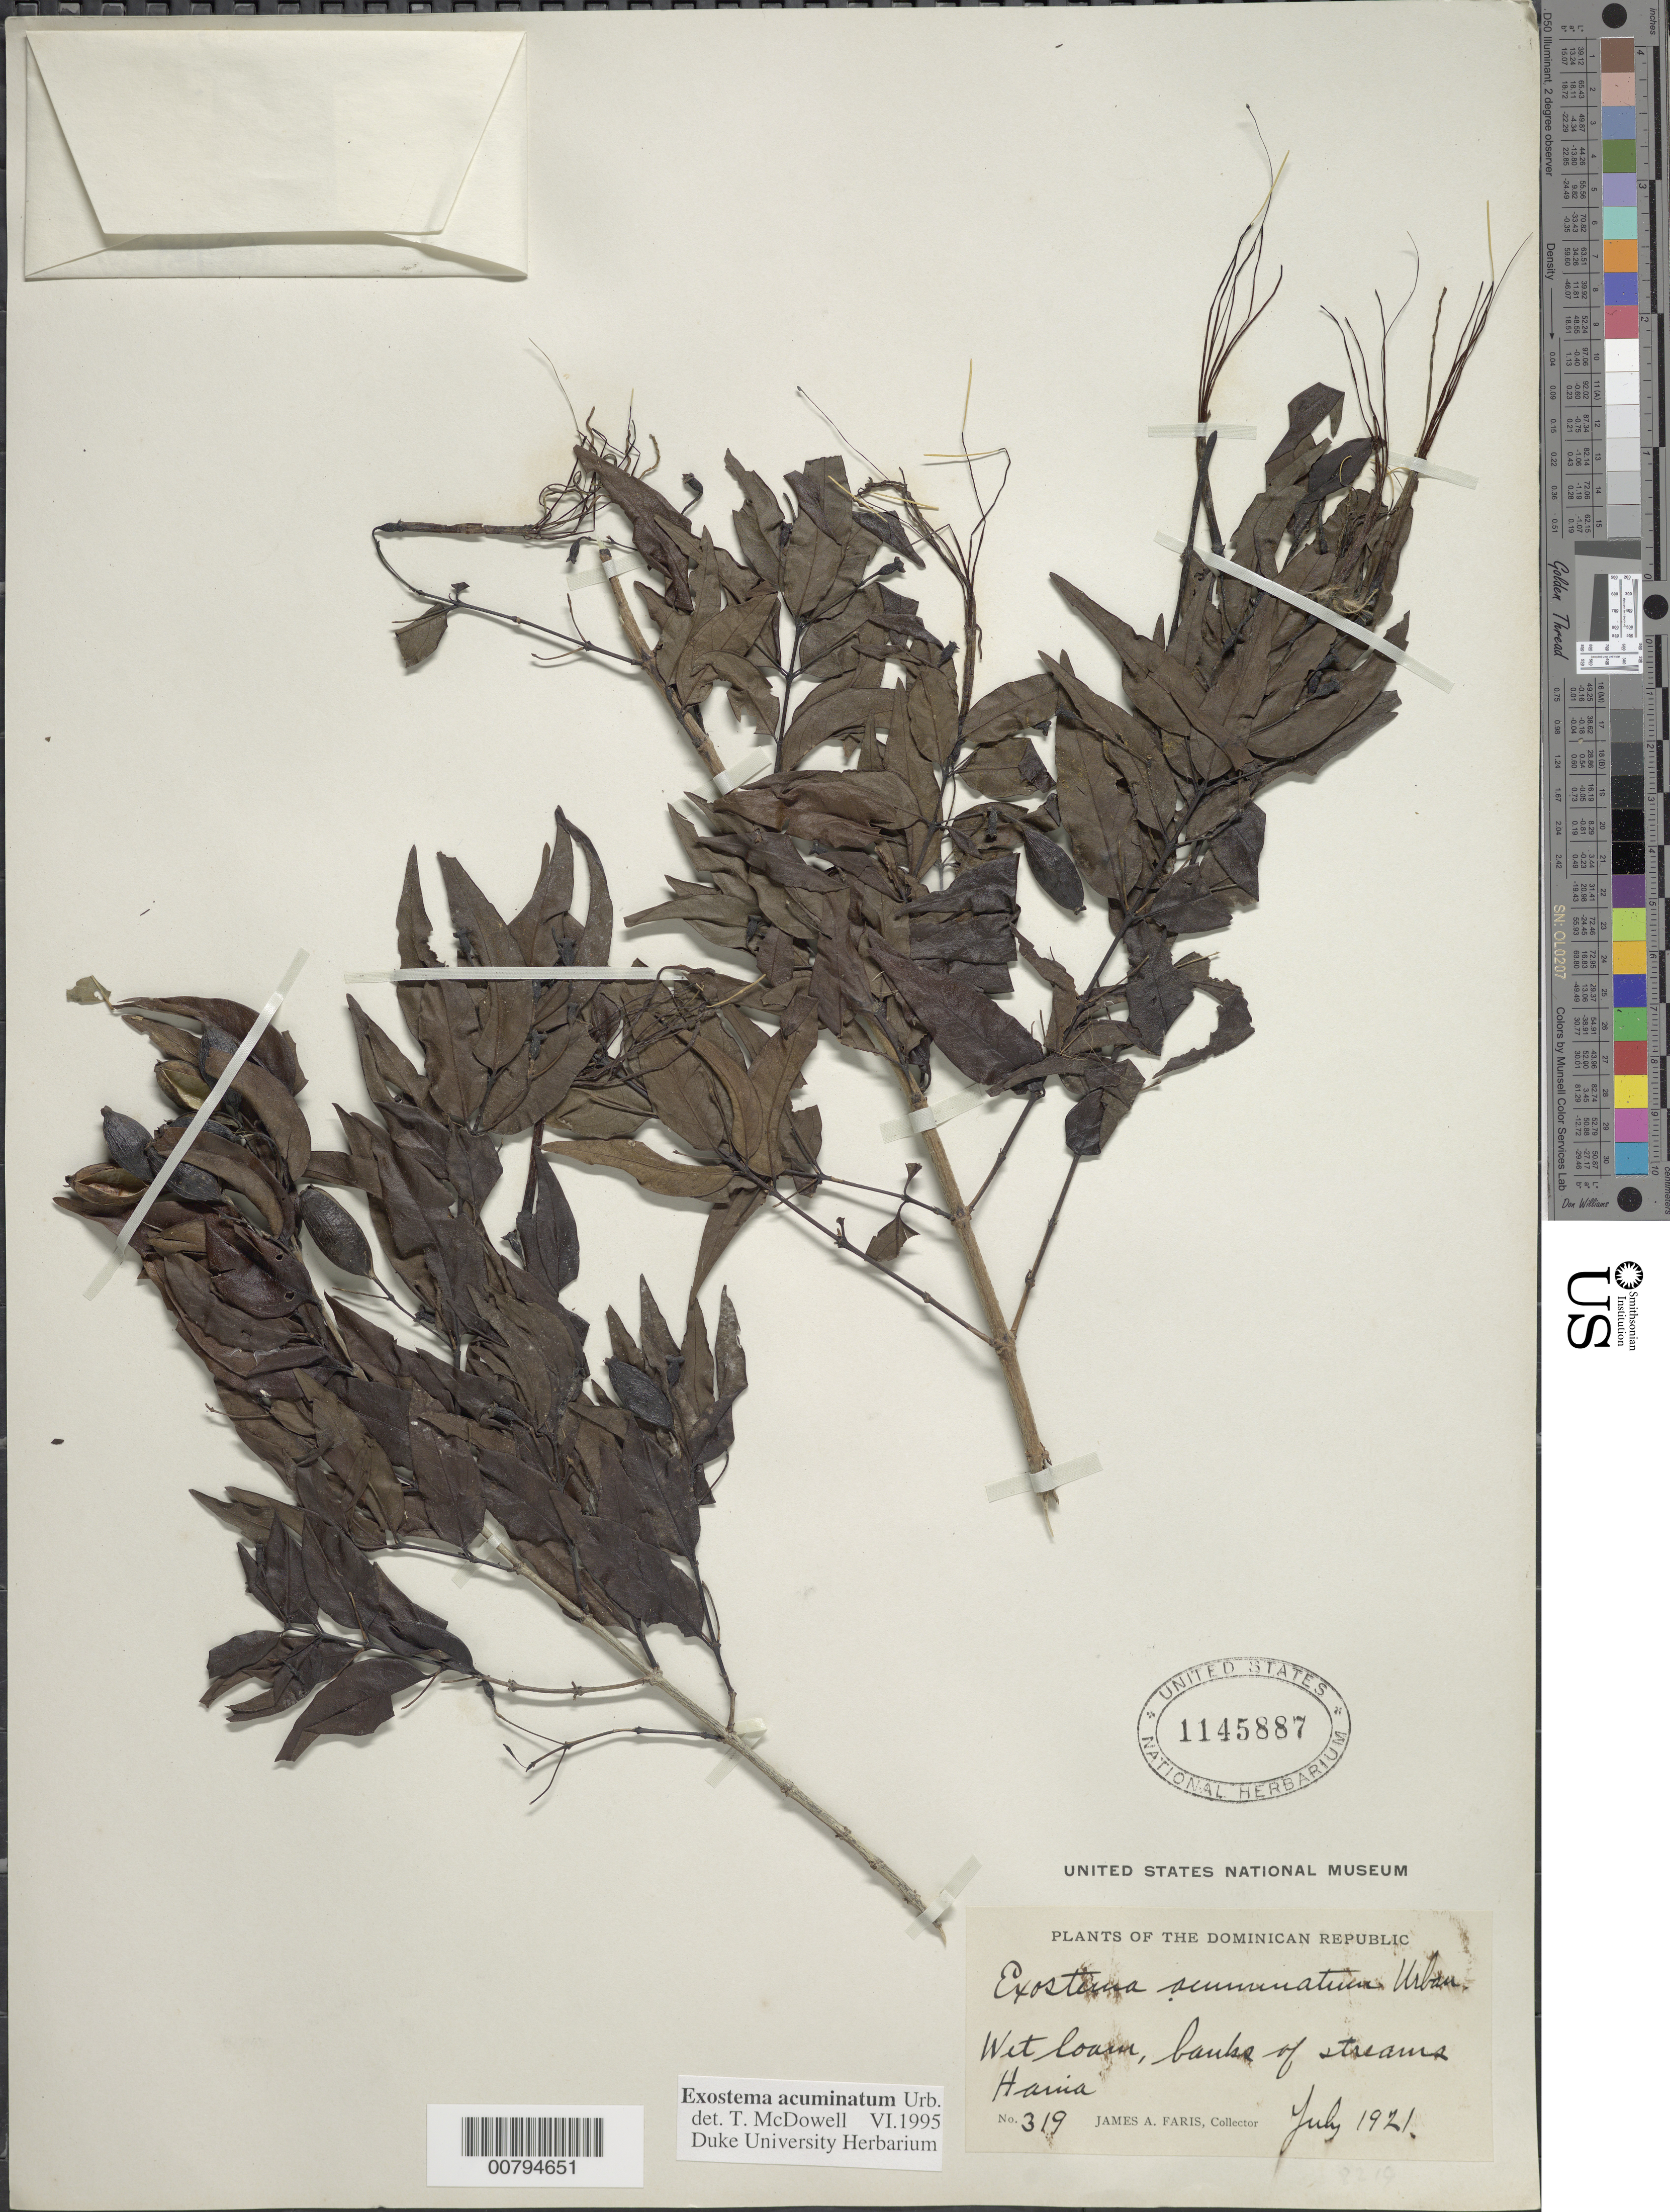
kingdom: Plantae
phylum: Tracheophyta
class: Magnoliopsida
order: Gentianales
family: Rubiaceae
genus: Exostema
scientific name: Exostema acuminatum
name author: Urb.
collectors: J. Faris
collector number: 319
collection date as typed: Jul 1921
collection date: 1921-07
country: Dominican Republic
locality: Haina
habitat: Wet loam, banks of streams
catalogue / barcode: US 1145887